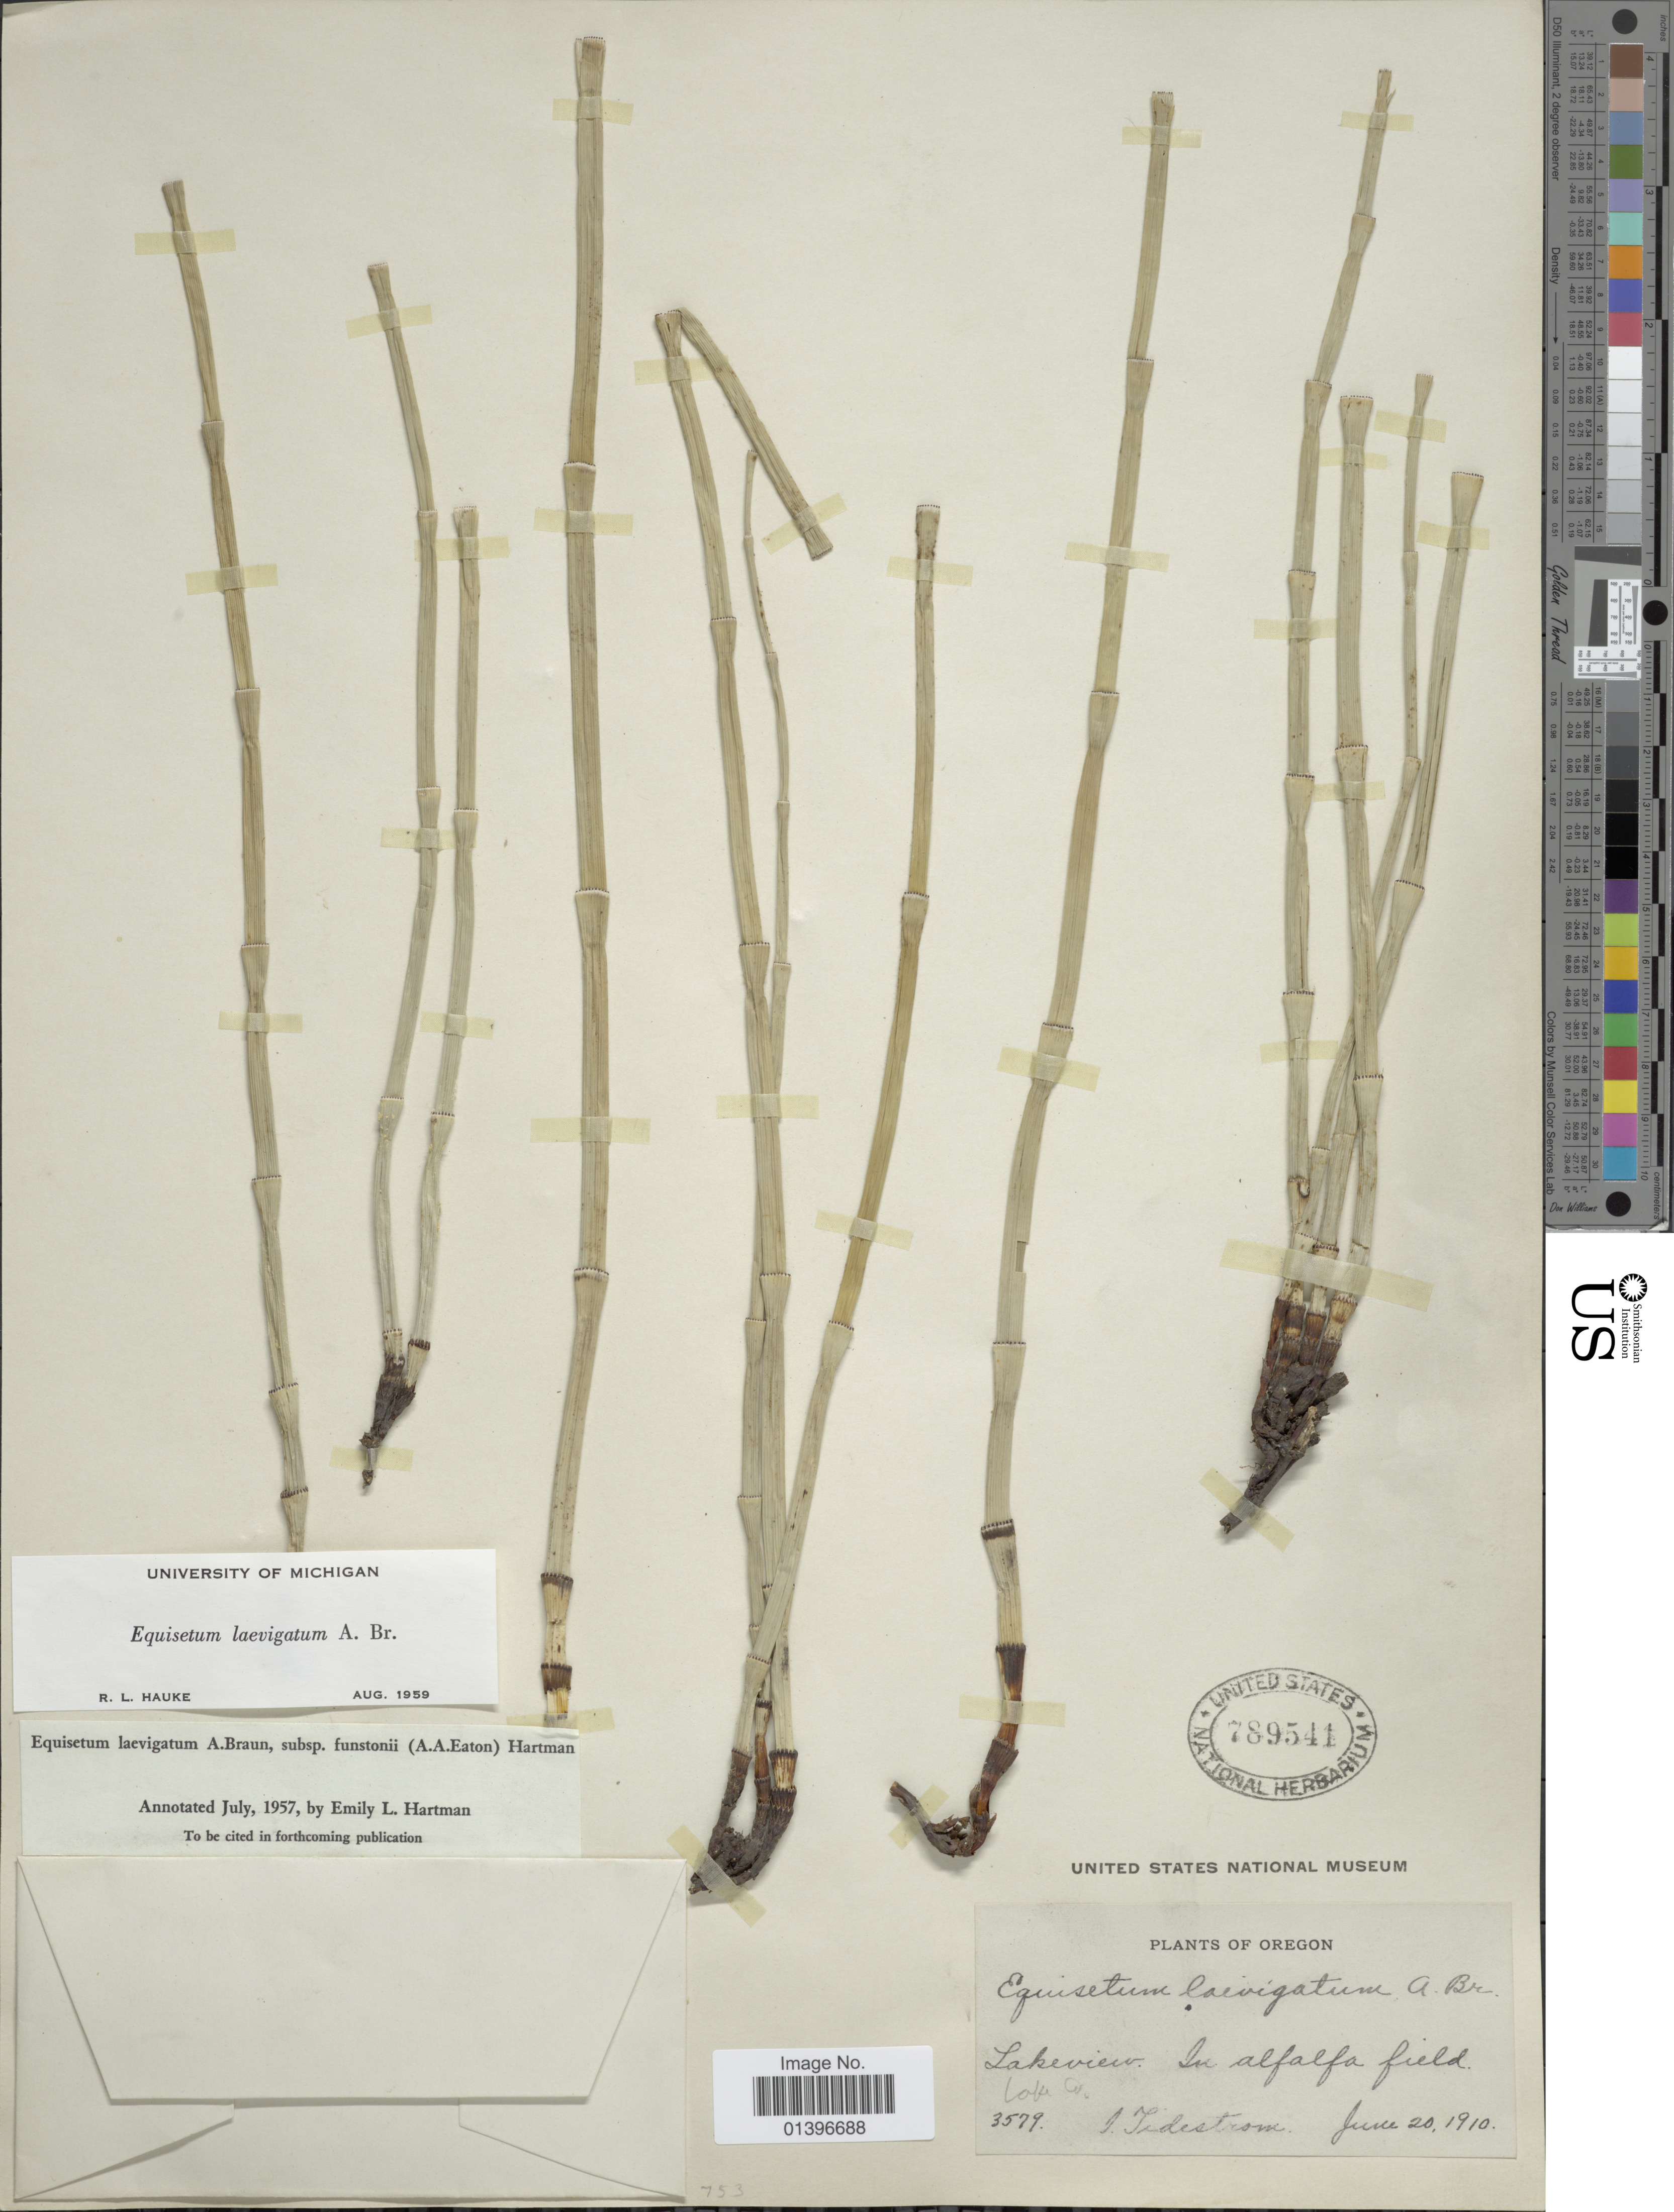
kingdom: Plantae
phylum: Tracheophyta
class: Polypodiopsida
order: Equisetales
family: Equisetaceae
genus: Equisetum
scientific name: Equisetum laevigatum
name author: A. Braun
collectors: I. F. Tidestrom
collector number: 3579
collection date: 1910-06-20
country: United States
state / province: Oregon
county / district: Lake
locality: Lakeview. Lake Co.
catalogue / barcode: US 789541